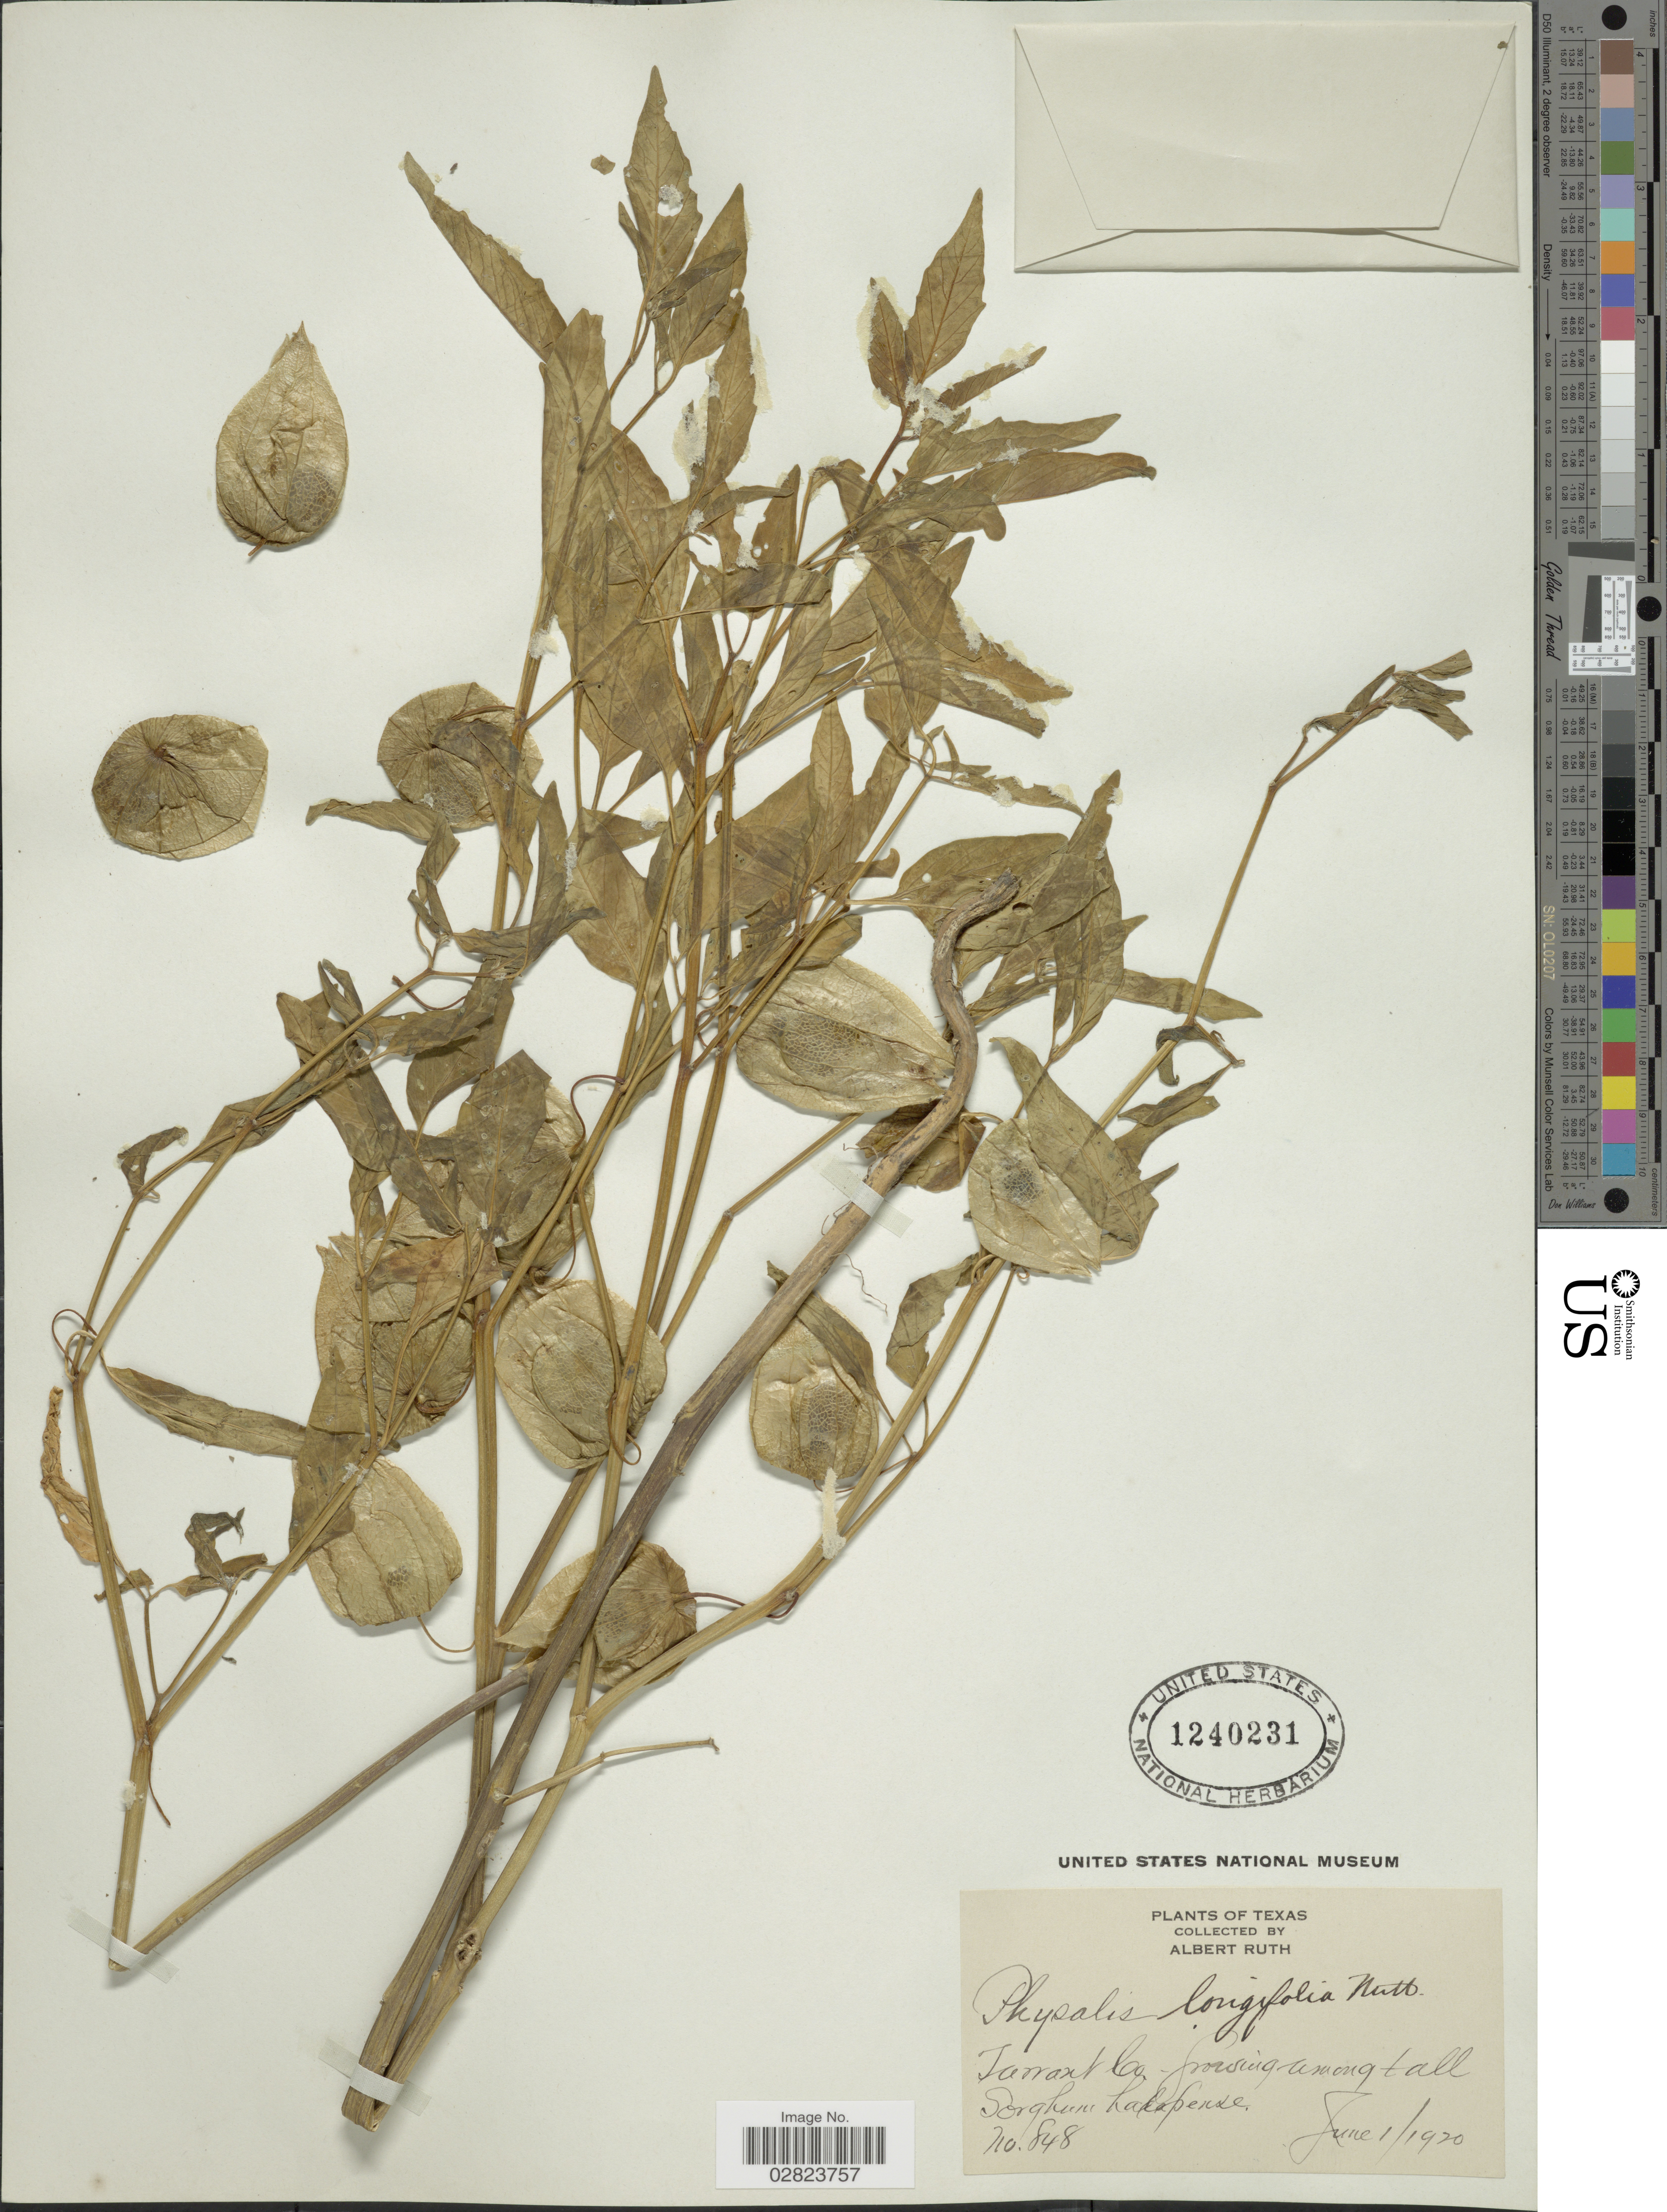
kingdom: Plantae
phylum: Tracheophyta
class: Magnoliopsida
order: Solanales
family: Solanaceae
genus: Physalis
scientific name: Physalis longifolia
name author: Nutt.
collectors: A. Ruth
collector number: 848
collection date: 1920-06-01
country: United States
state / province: Texas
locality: Tarrant Co.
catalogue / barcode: US 1240231